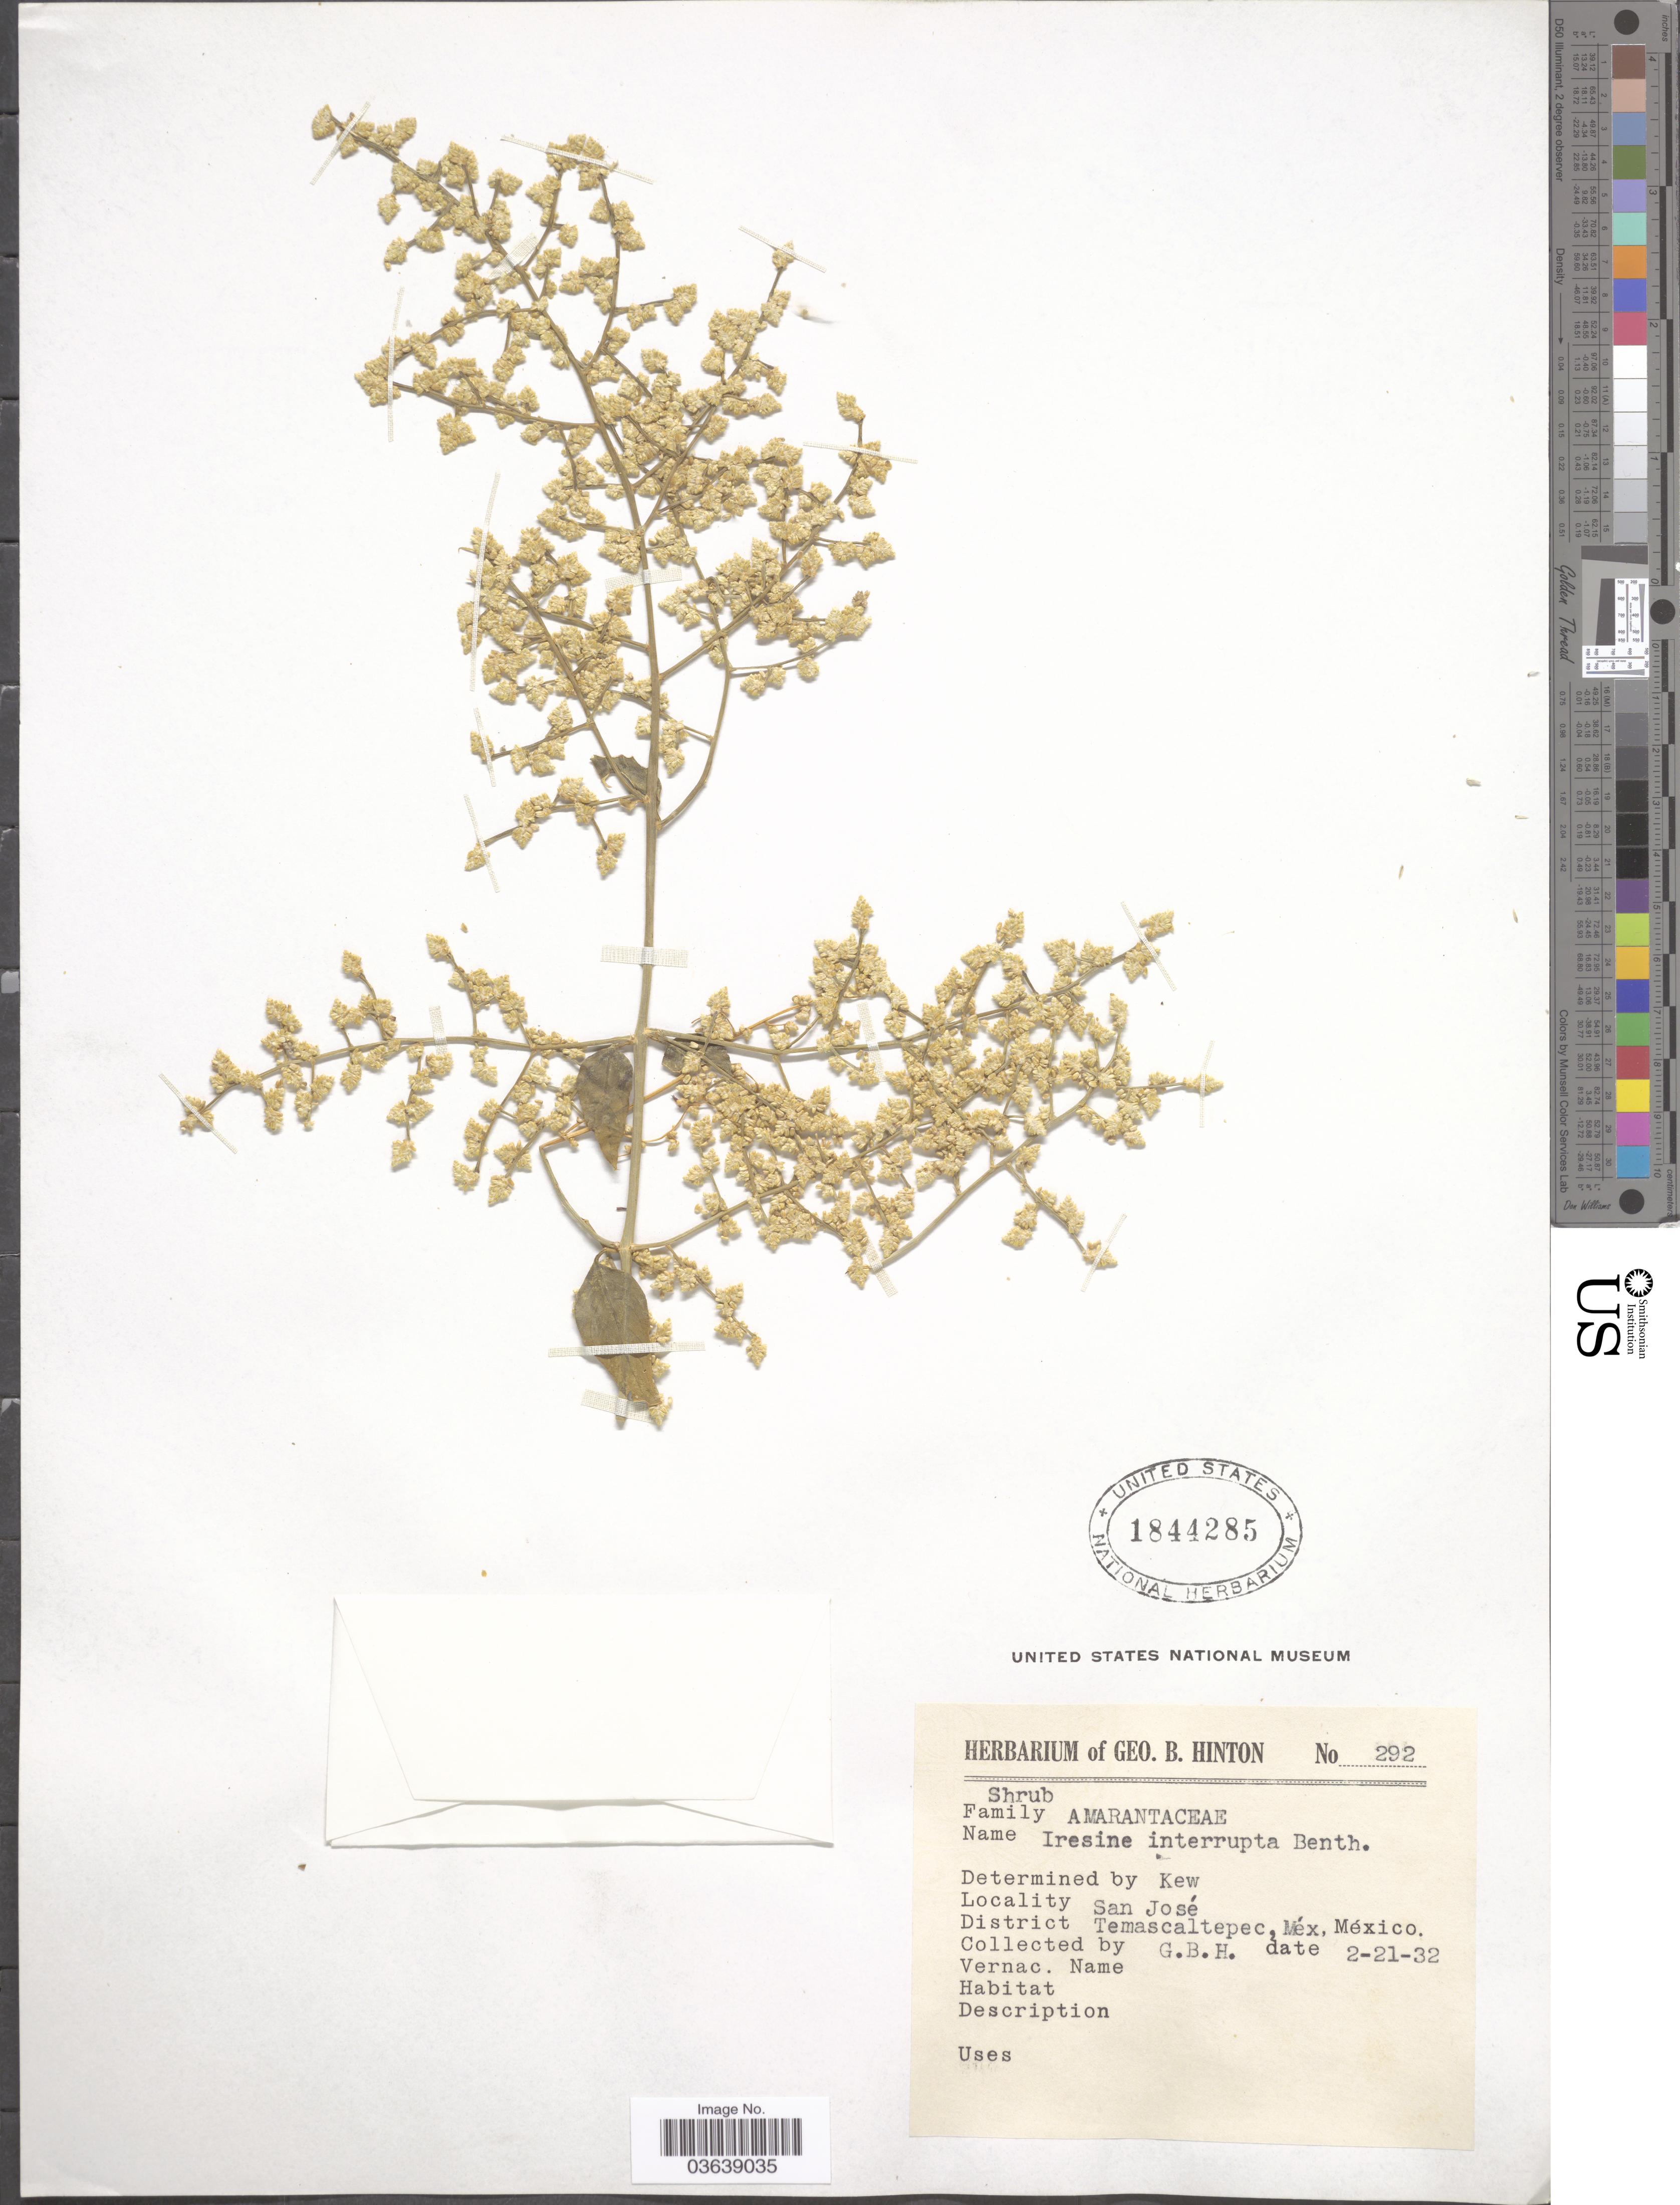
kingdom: Plantae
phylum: Tracheophyta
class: Magnoliopsida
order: Caryophyllales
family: Amaranthaceae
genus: Iresine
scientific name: Iresine interrupta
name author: Benth.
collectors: G. B. Hinton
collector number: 292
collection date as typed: Transcribed d/m/y: 21/2/32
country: Mexico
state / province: México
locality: San José. District Temascaltepec.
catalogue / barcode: US 1844285